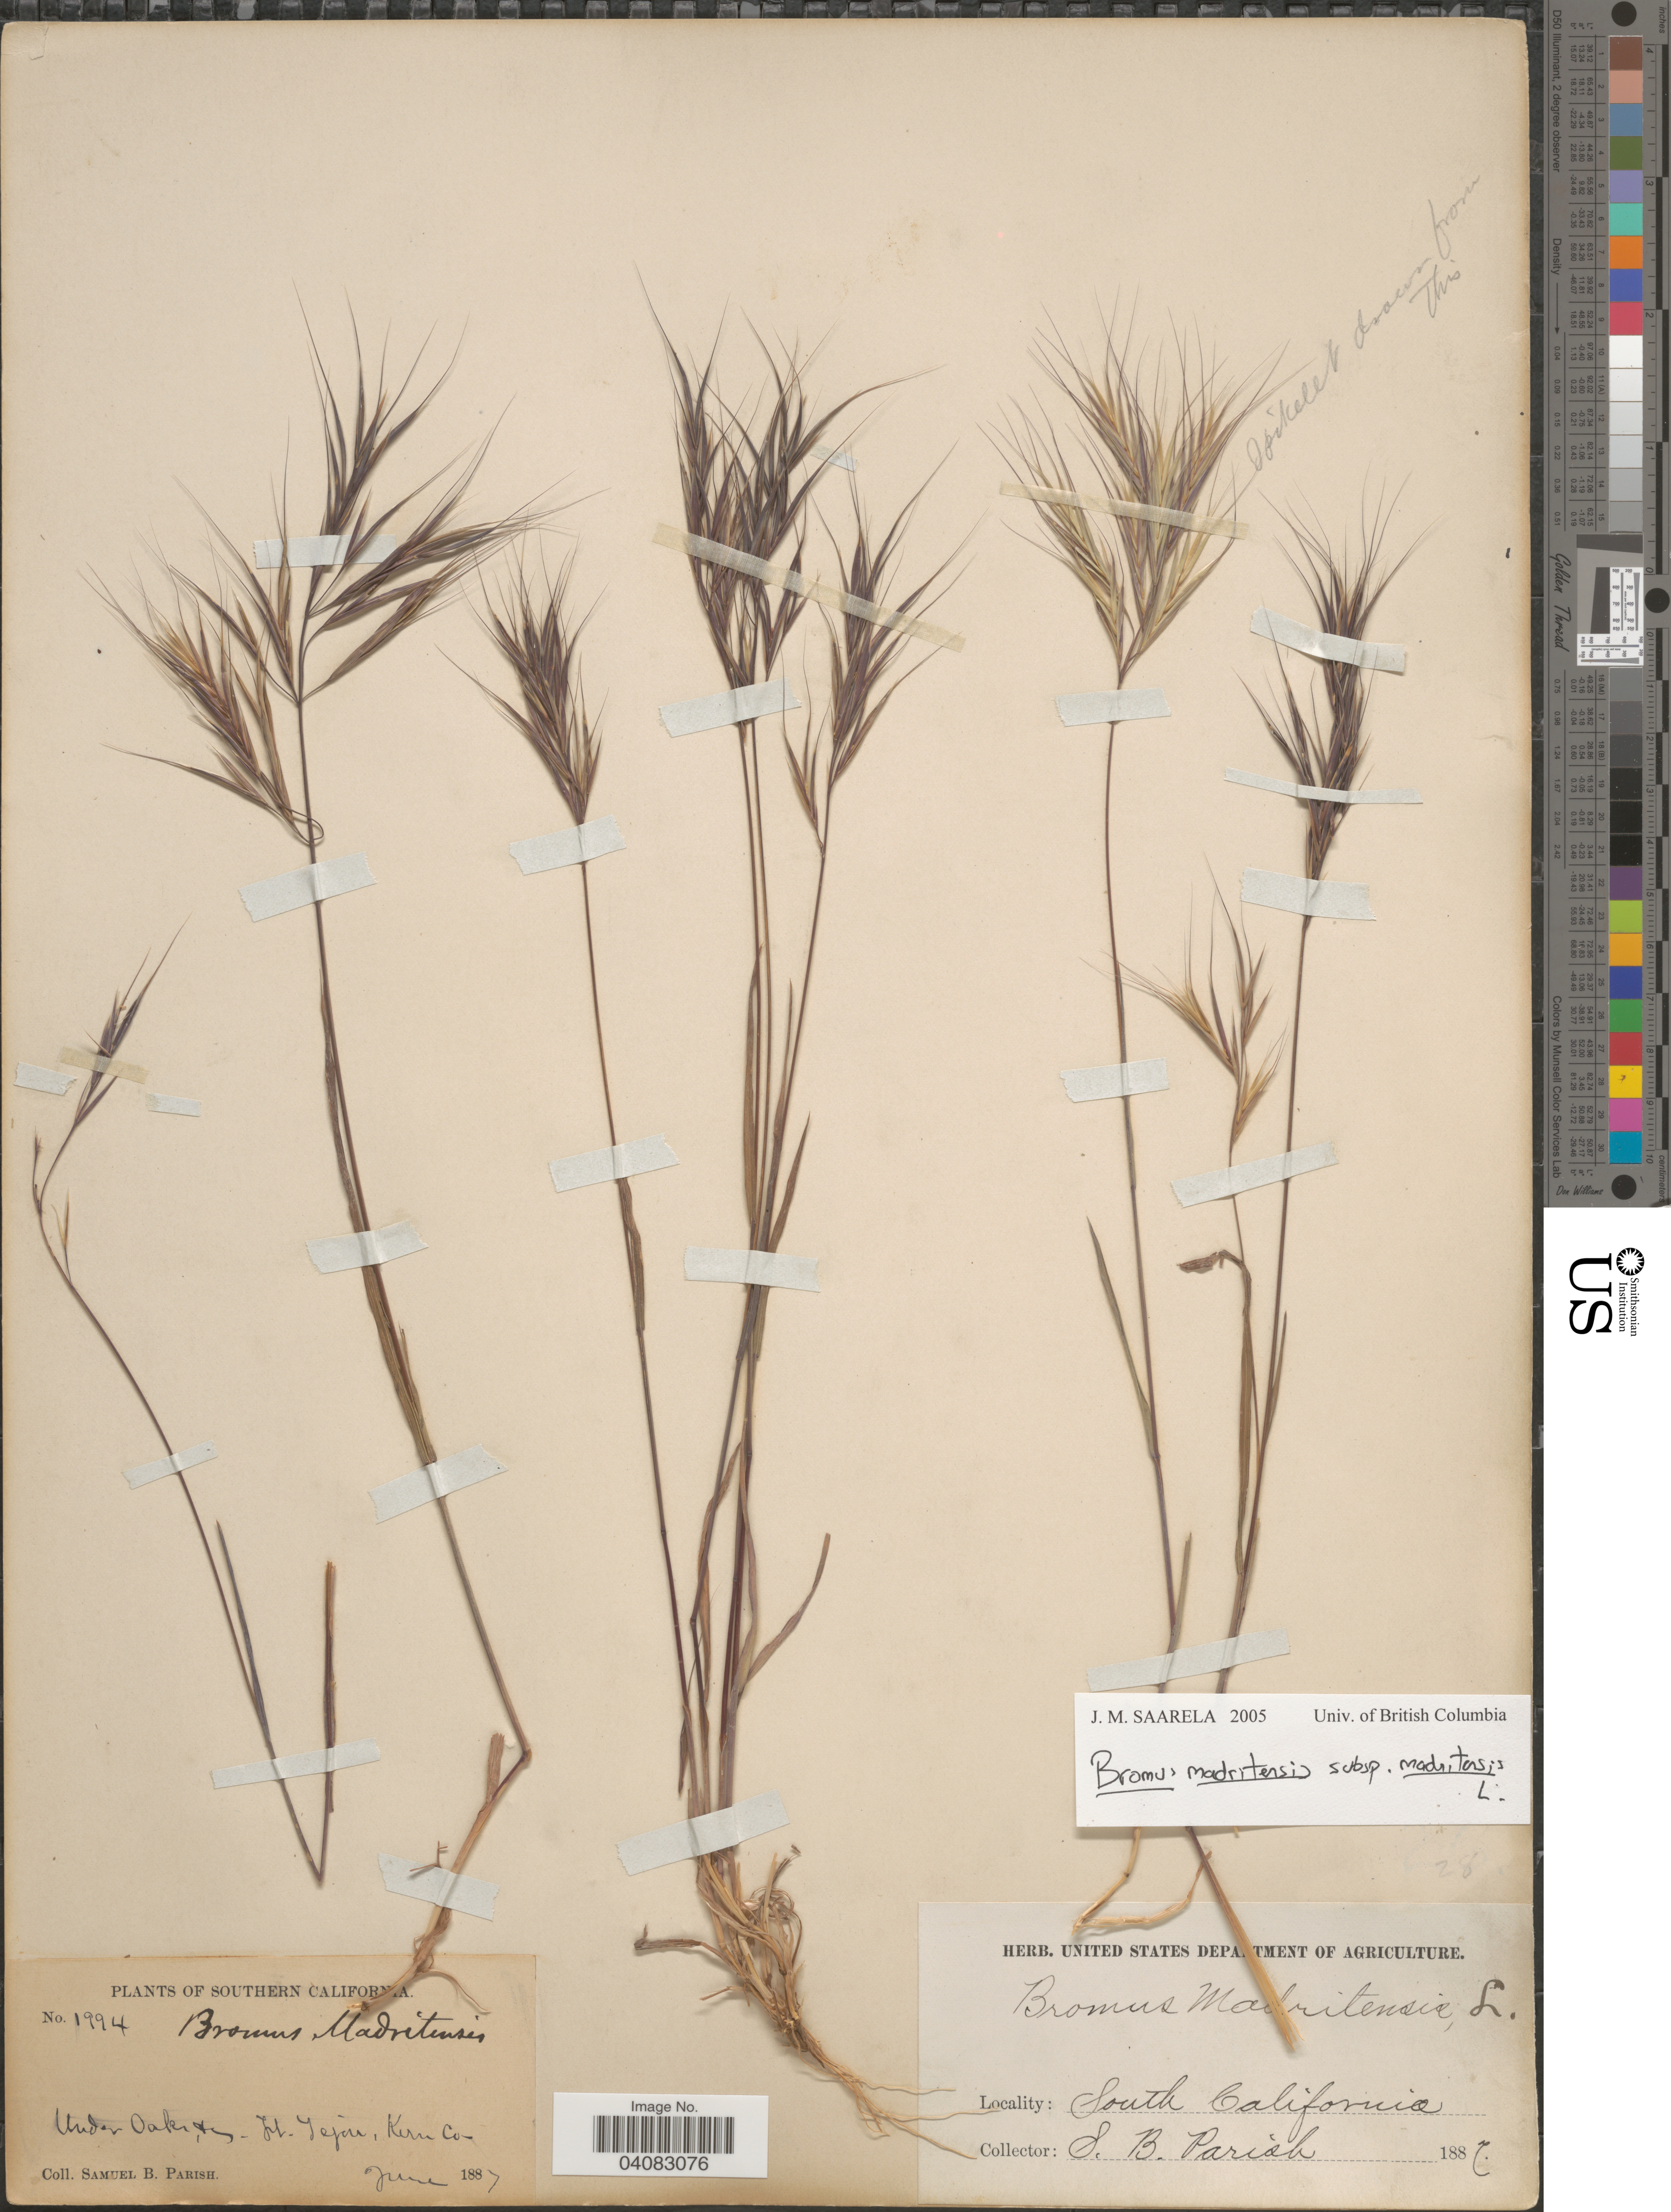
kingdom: Plantae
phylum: Tracheophyta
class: Liliopsida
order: Poales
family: Poaceae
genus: Bromus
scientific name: Bromus madritensis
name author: L.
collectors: S. B. Parish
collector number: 1994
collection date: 1887-06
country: United States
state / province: California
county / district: Kern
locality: Southern California. Under Oaks. Ft. Tejon, Kern Co.